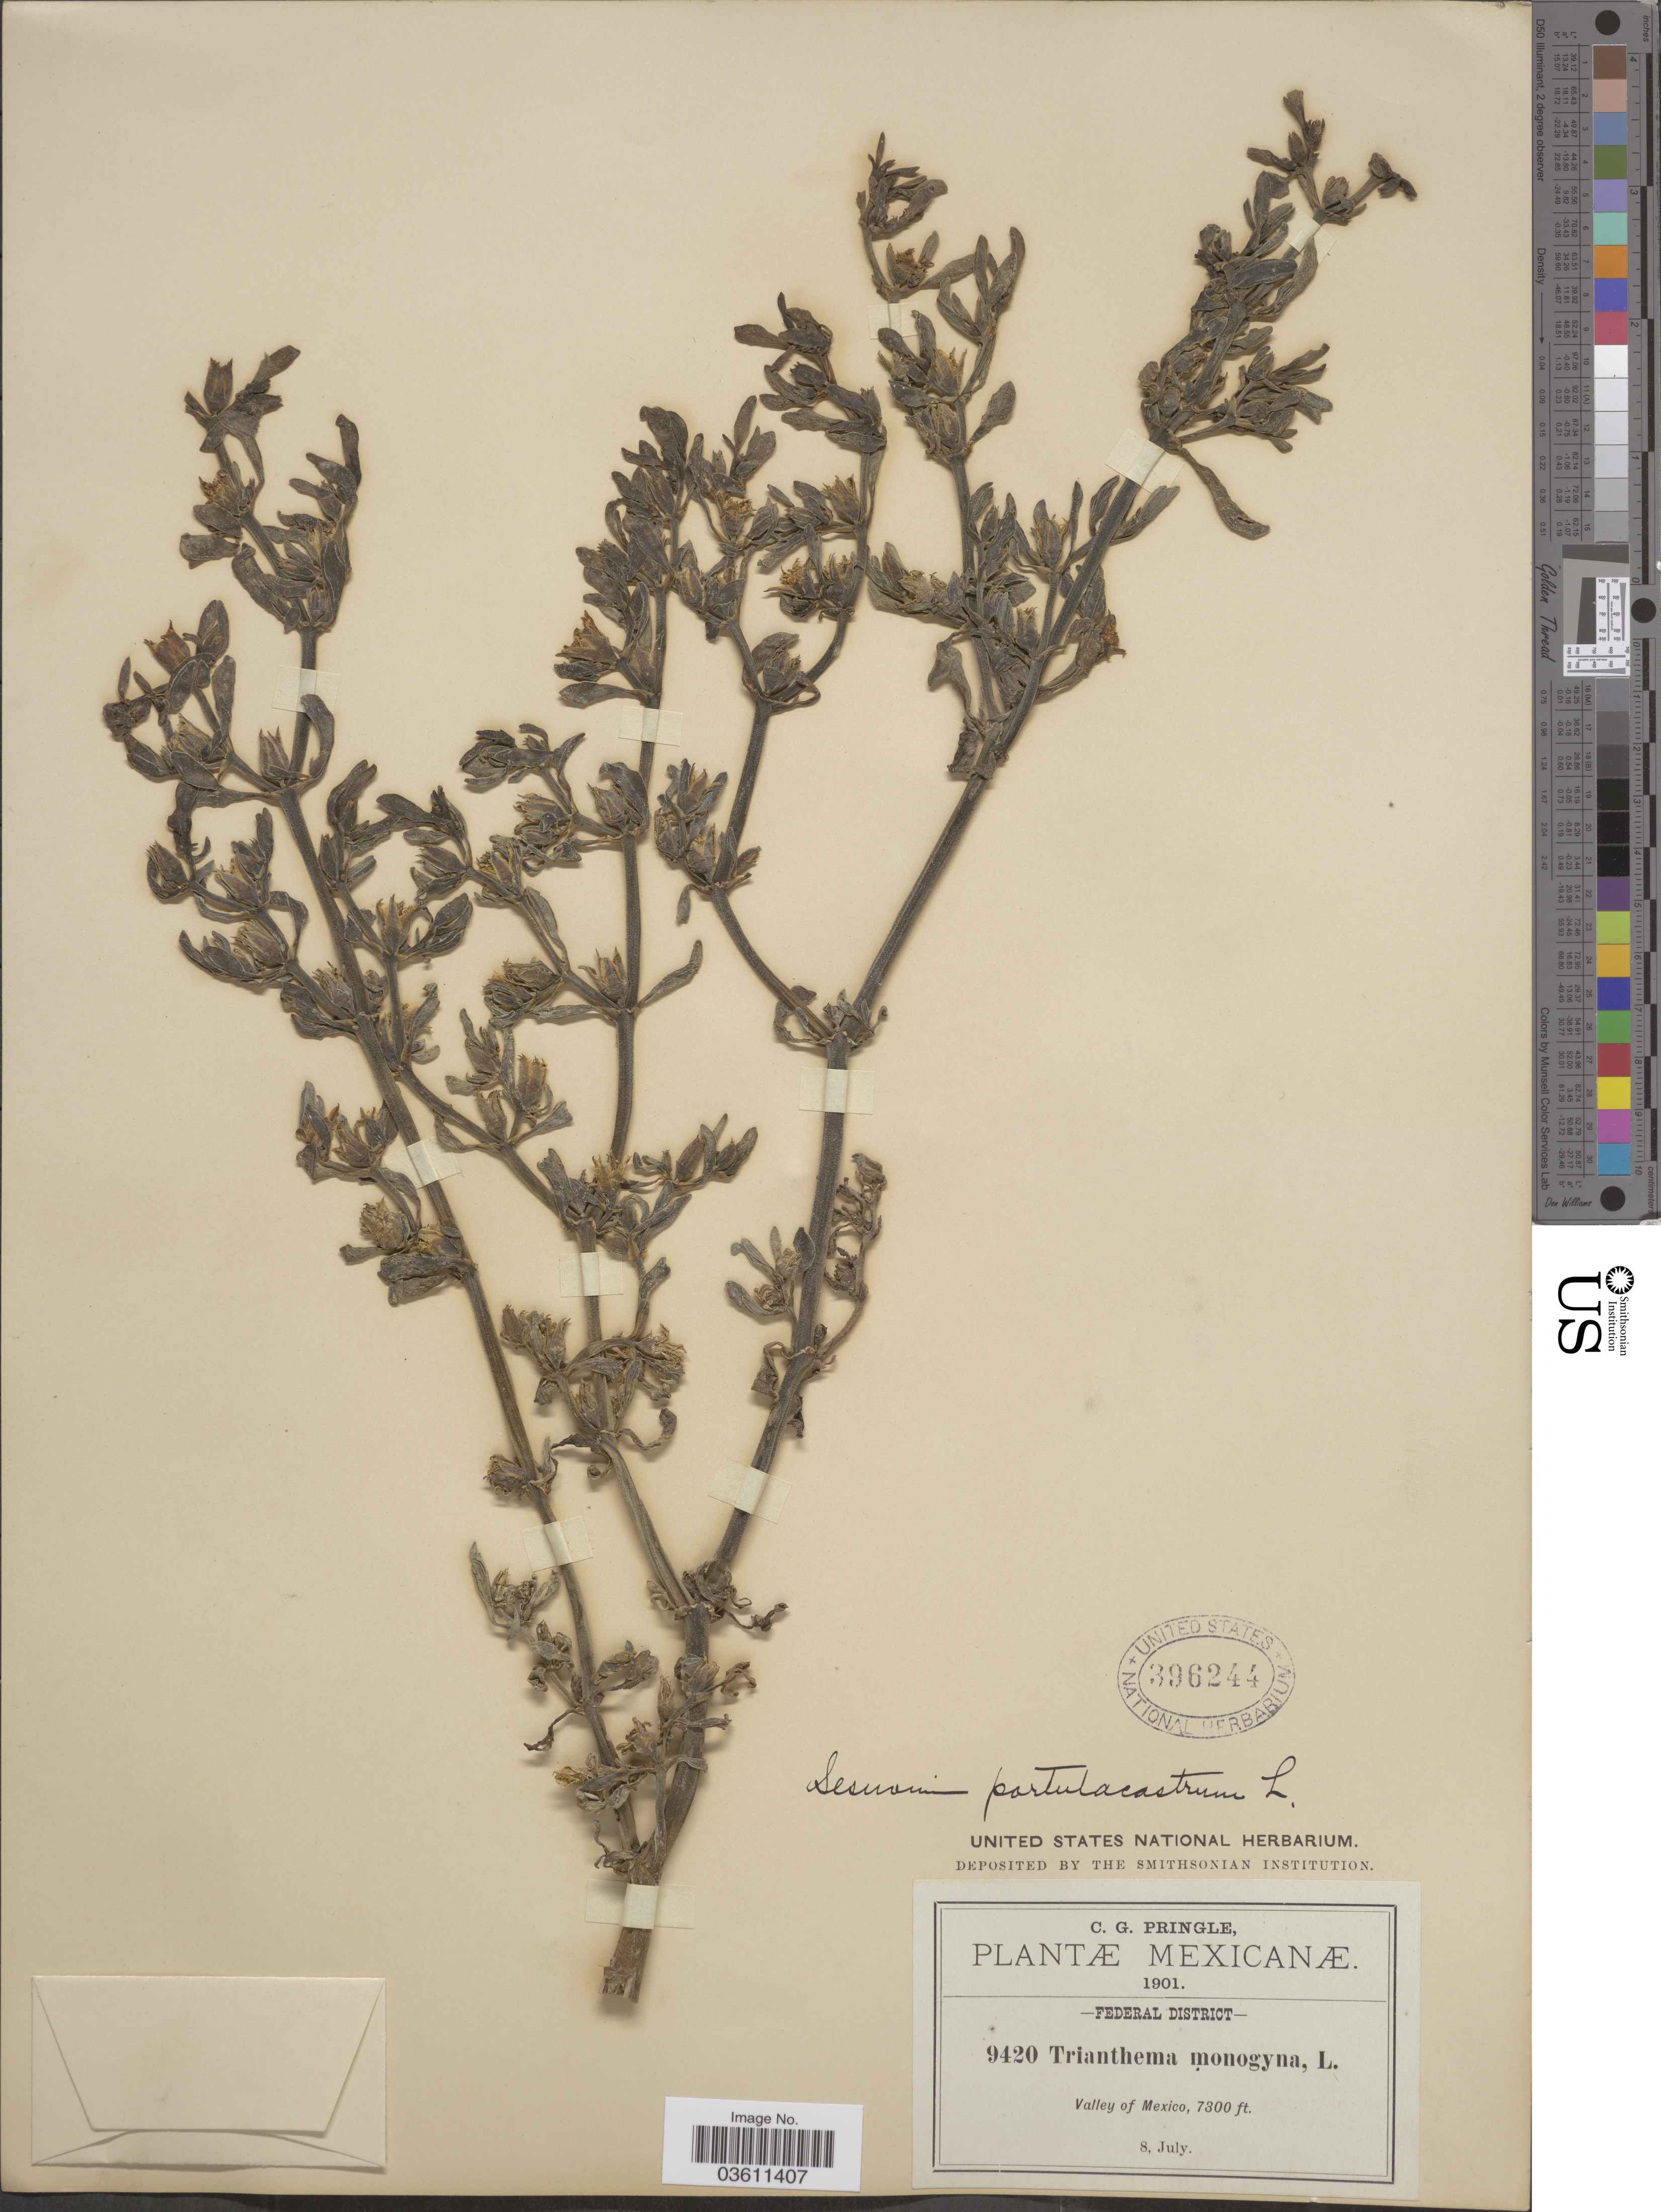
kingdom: Plantae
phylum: Tracheophyta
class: Magnoliopsida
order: Caryophyllales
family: Aizoaceae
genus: Sesuvium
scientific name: Sesuvium revolutifolium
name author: Ortega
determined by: Strong, Mark T., (BOT), Smithsonian Institution - National Museum of Natural History (UNITED STATES)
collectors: C. G. Pringle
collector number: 9420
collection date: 1901-07-08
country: Mexico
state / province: Distrito Federal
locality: Federal District. Valley of Mexico.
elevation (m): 2225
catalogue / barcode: US 396244